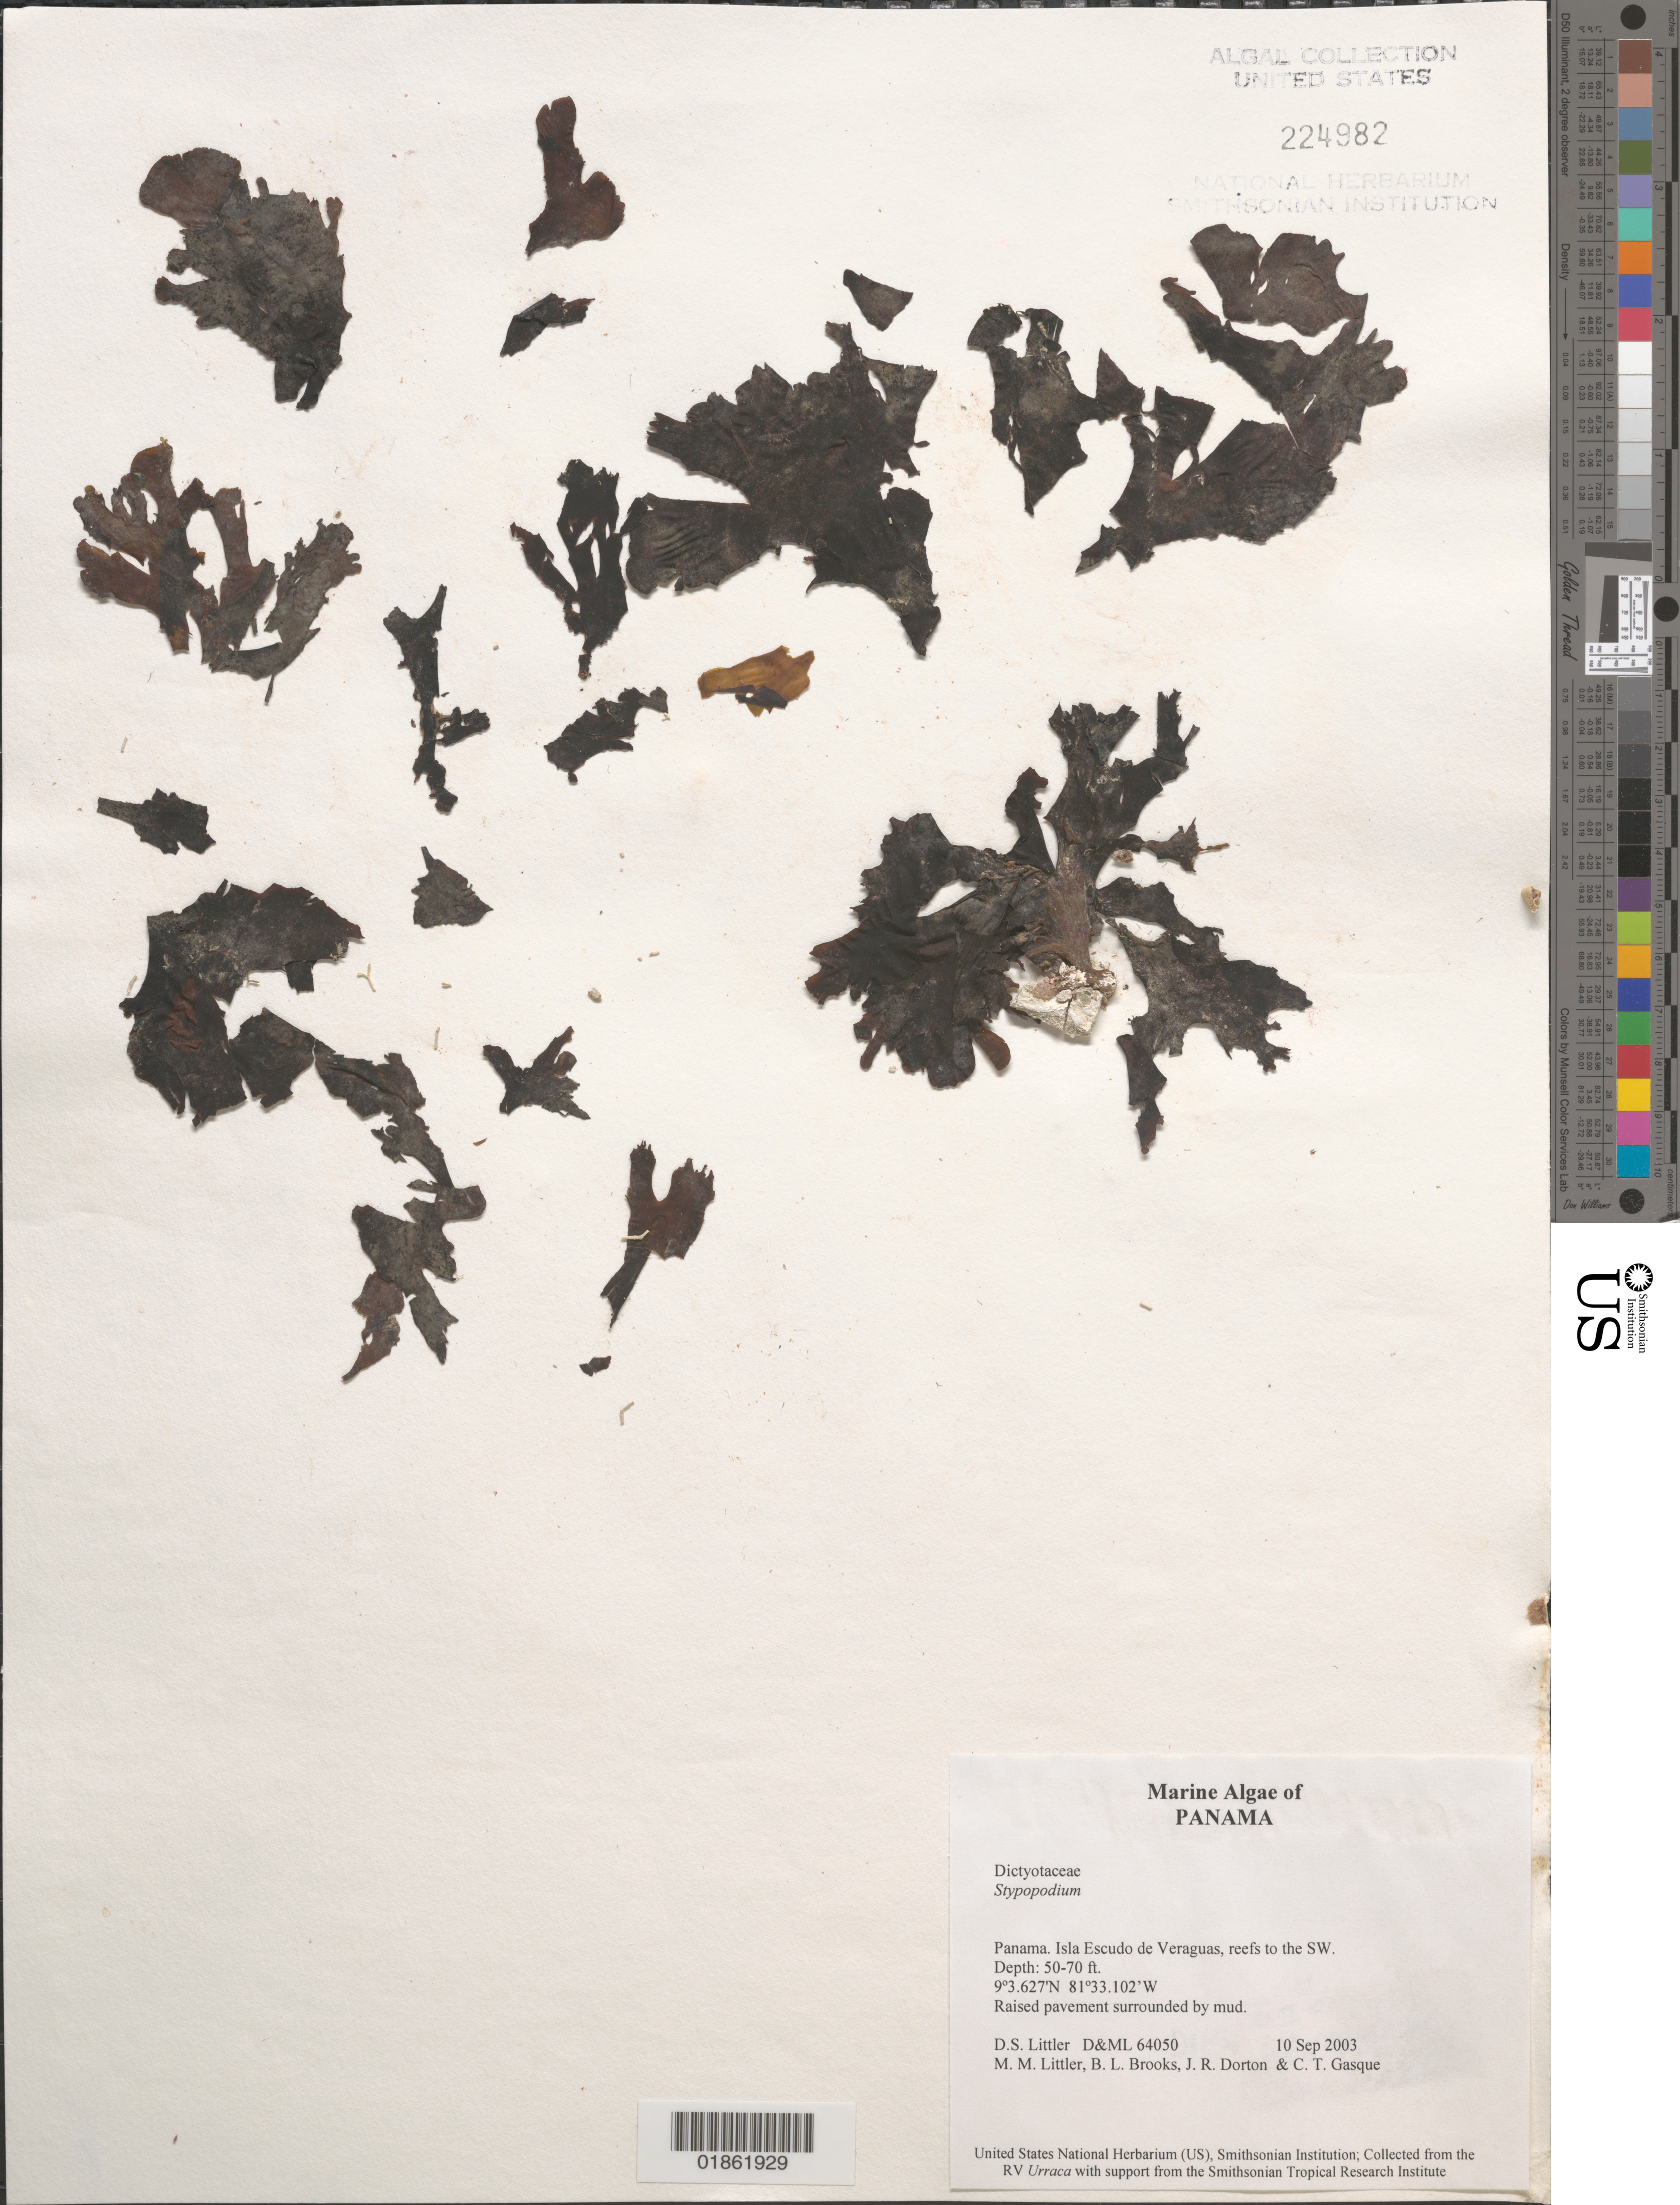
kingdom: Chromista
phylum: Ochrophyta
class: Phaeophyceae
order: Dictyotales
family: Dictyotaceae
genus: Stypopodium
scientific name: Stypopodium sp.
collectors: M. M. Littler, D. S. Littler & B. Brooks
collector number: D&ML 64050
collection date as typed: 10 Sep 2003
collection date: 2003-09-10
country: Panama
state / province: Bocas del Toro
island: Escudo de Veraguas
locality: Reefs to southeast of Escudo de Veraguas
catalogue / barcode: US 224982